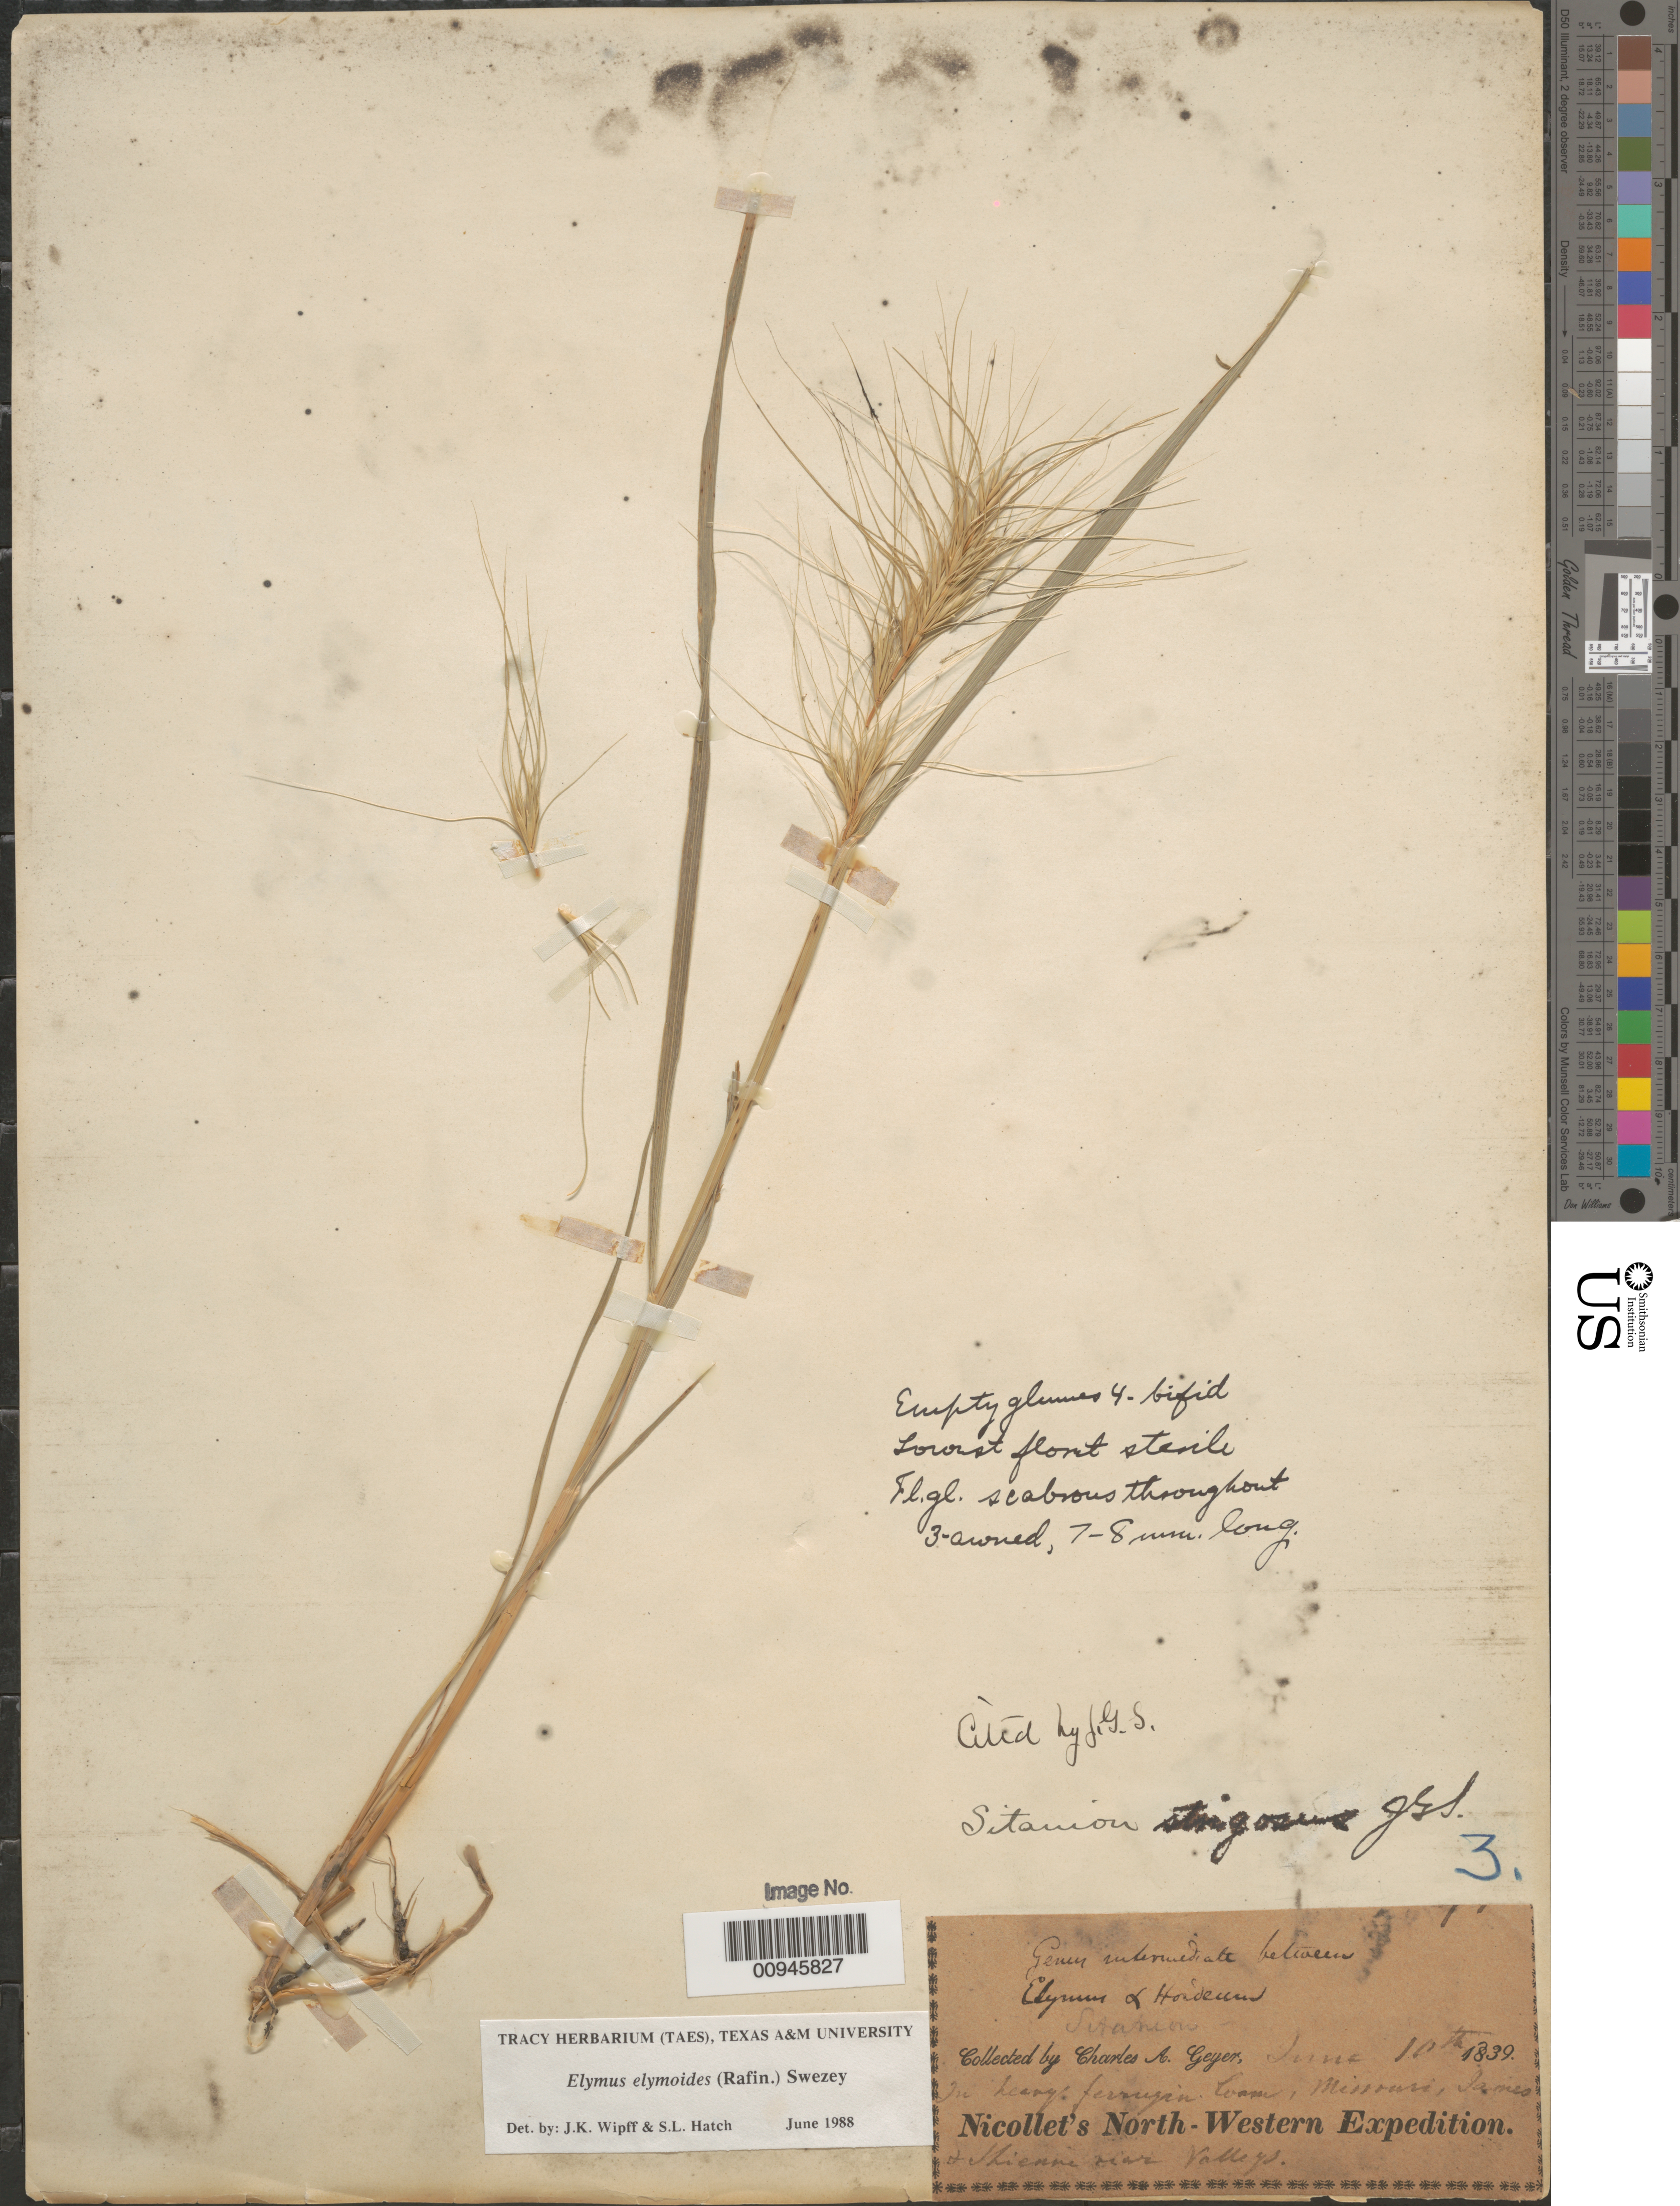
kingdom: Plantae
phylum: Tracheophyta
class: Liliopsida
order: Poales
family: Poaceae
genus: Elymus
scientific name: Elymus elymoides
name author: (Raf.) Swezey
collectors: C. A. Geyer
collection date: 1839-06-10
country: United States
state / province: Missouri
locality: James and Shienne river valleys.